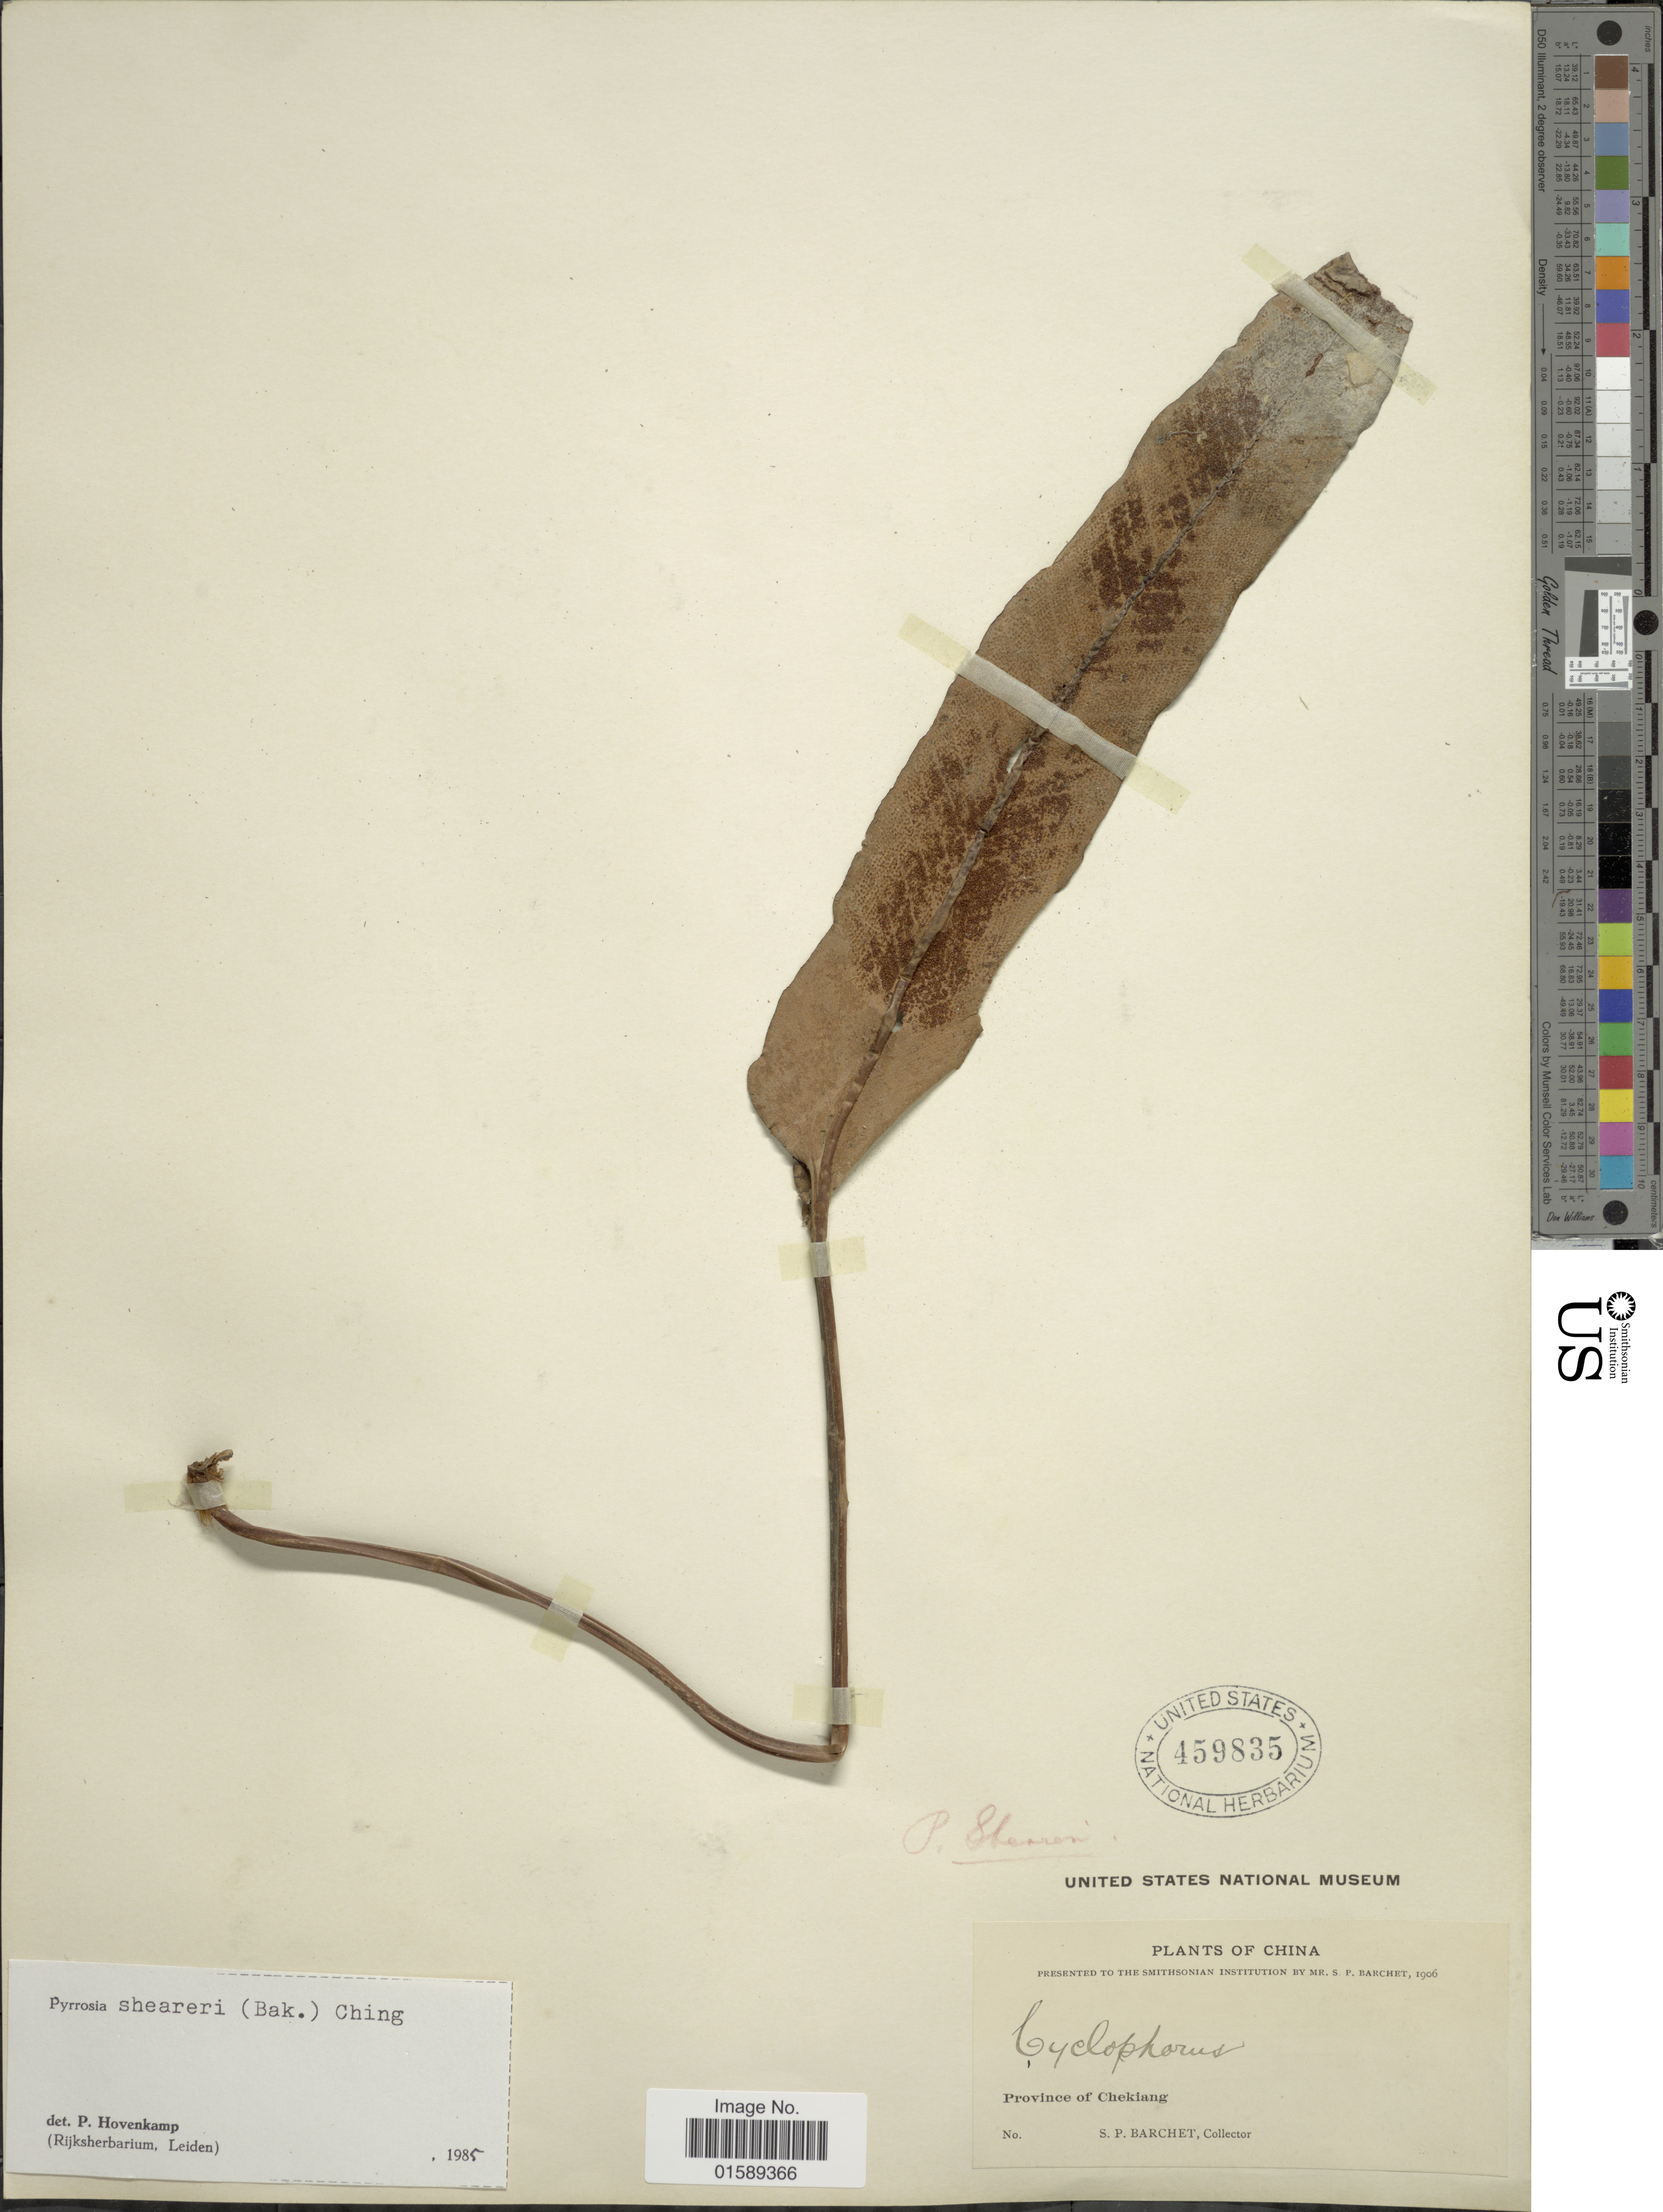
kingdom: Plantae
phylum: Tracheophyta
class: Polypodiopsida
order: Polypodiales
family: Polypodiaceae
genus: Pyrrosia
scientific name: Pyrrosia sheareri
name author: (Baker) Ching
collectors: S. P. Barchet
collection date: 1906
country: China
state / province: Zhejiang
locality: China. Province of Chekiang.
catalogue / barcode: US 459835